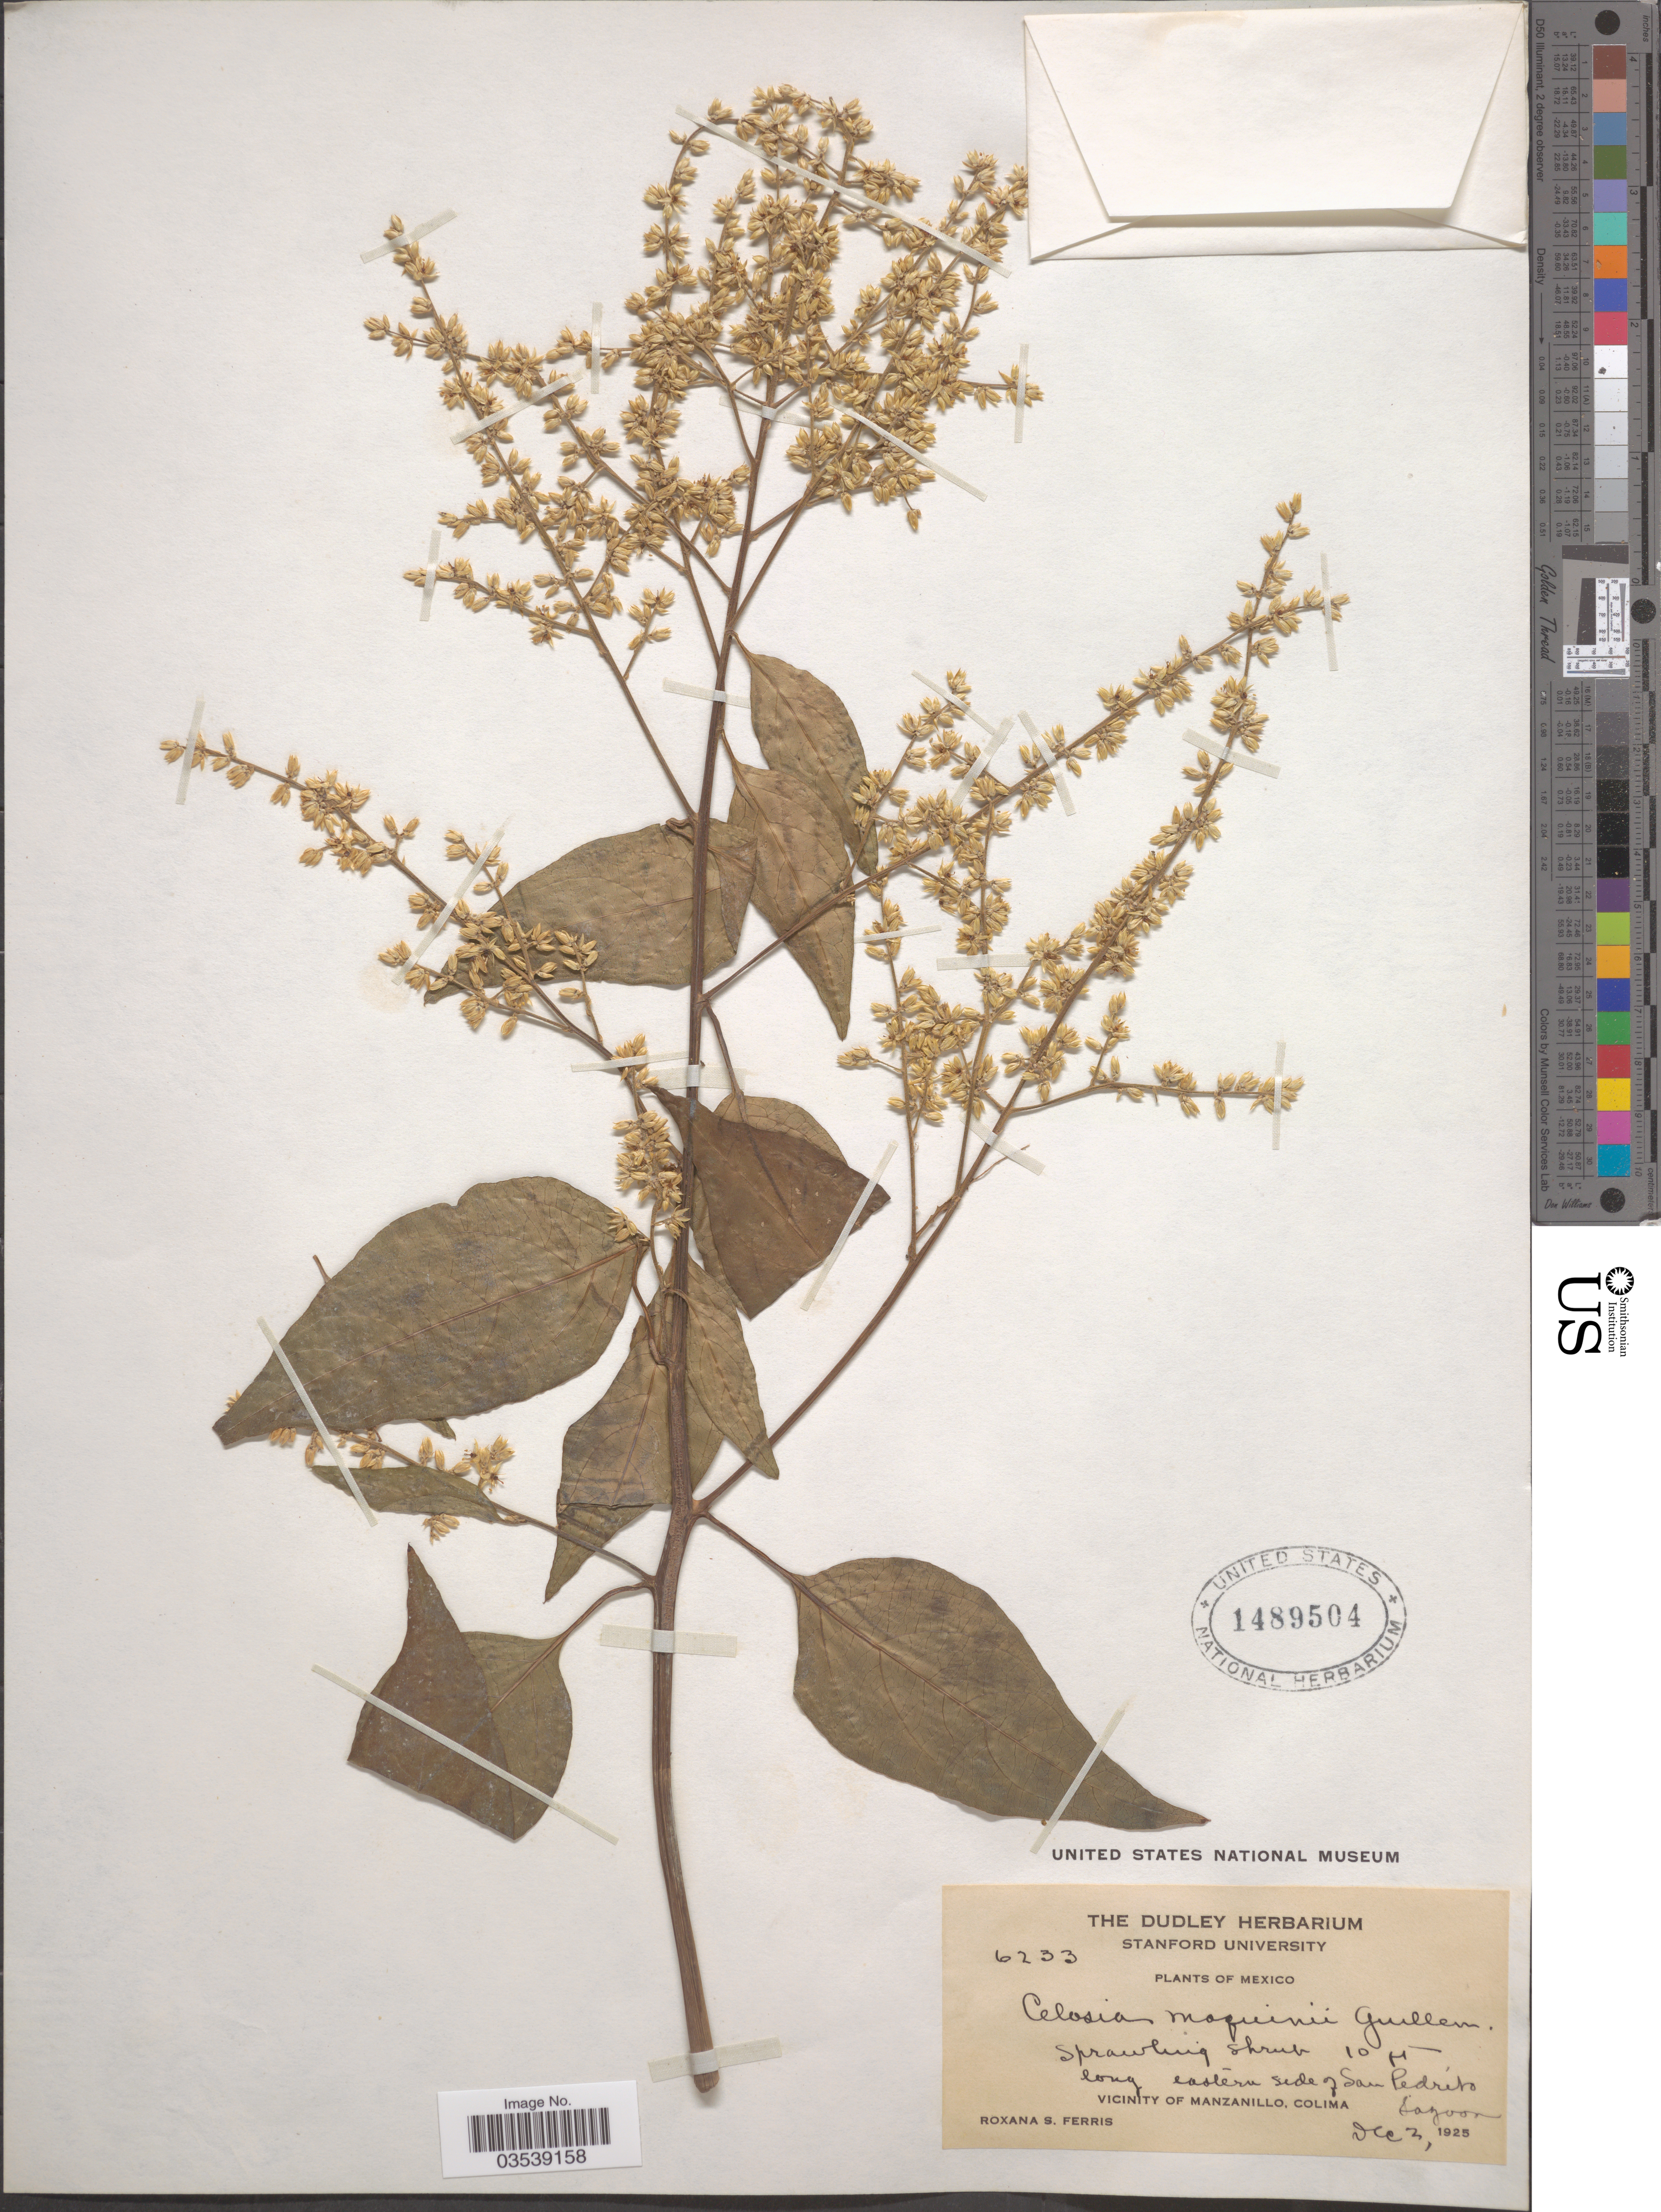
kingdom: Plantae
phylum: Tracheophyta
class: Magnoliopsida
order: Caryophyllales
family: Amaranthaceae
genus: Celosia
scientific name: Celosia moquini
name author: Guill.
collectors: R. S. Ferris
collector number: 6233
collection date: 1925-12-02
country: Mexico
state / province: Colima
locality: Eastern side of San Pedríto Lagoon. Vicinity of Manzanillo.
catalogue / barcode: US 1489504